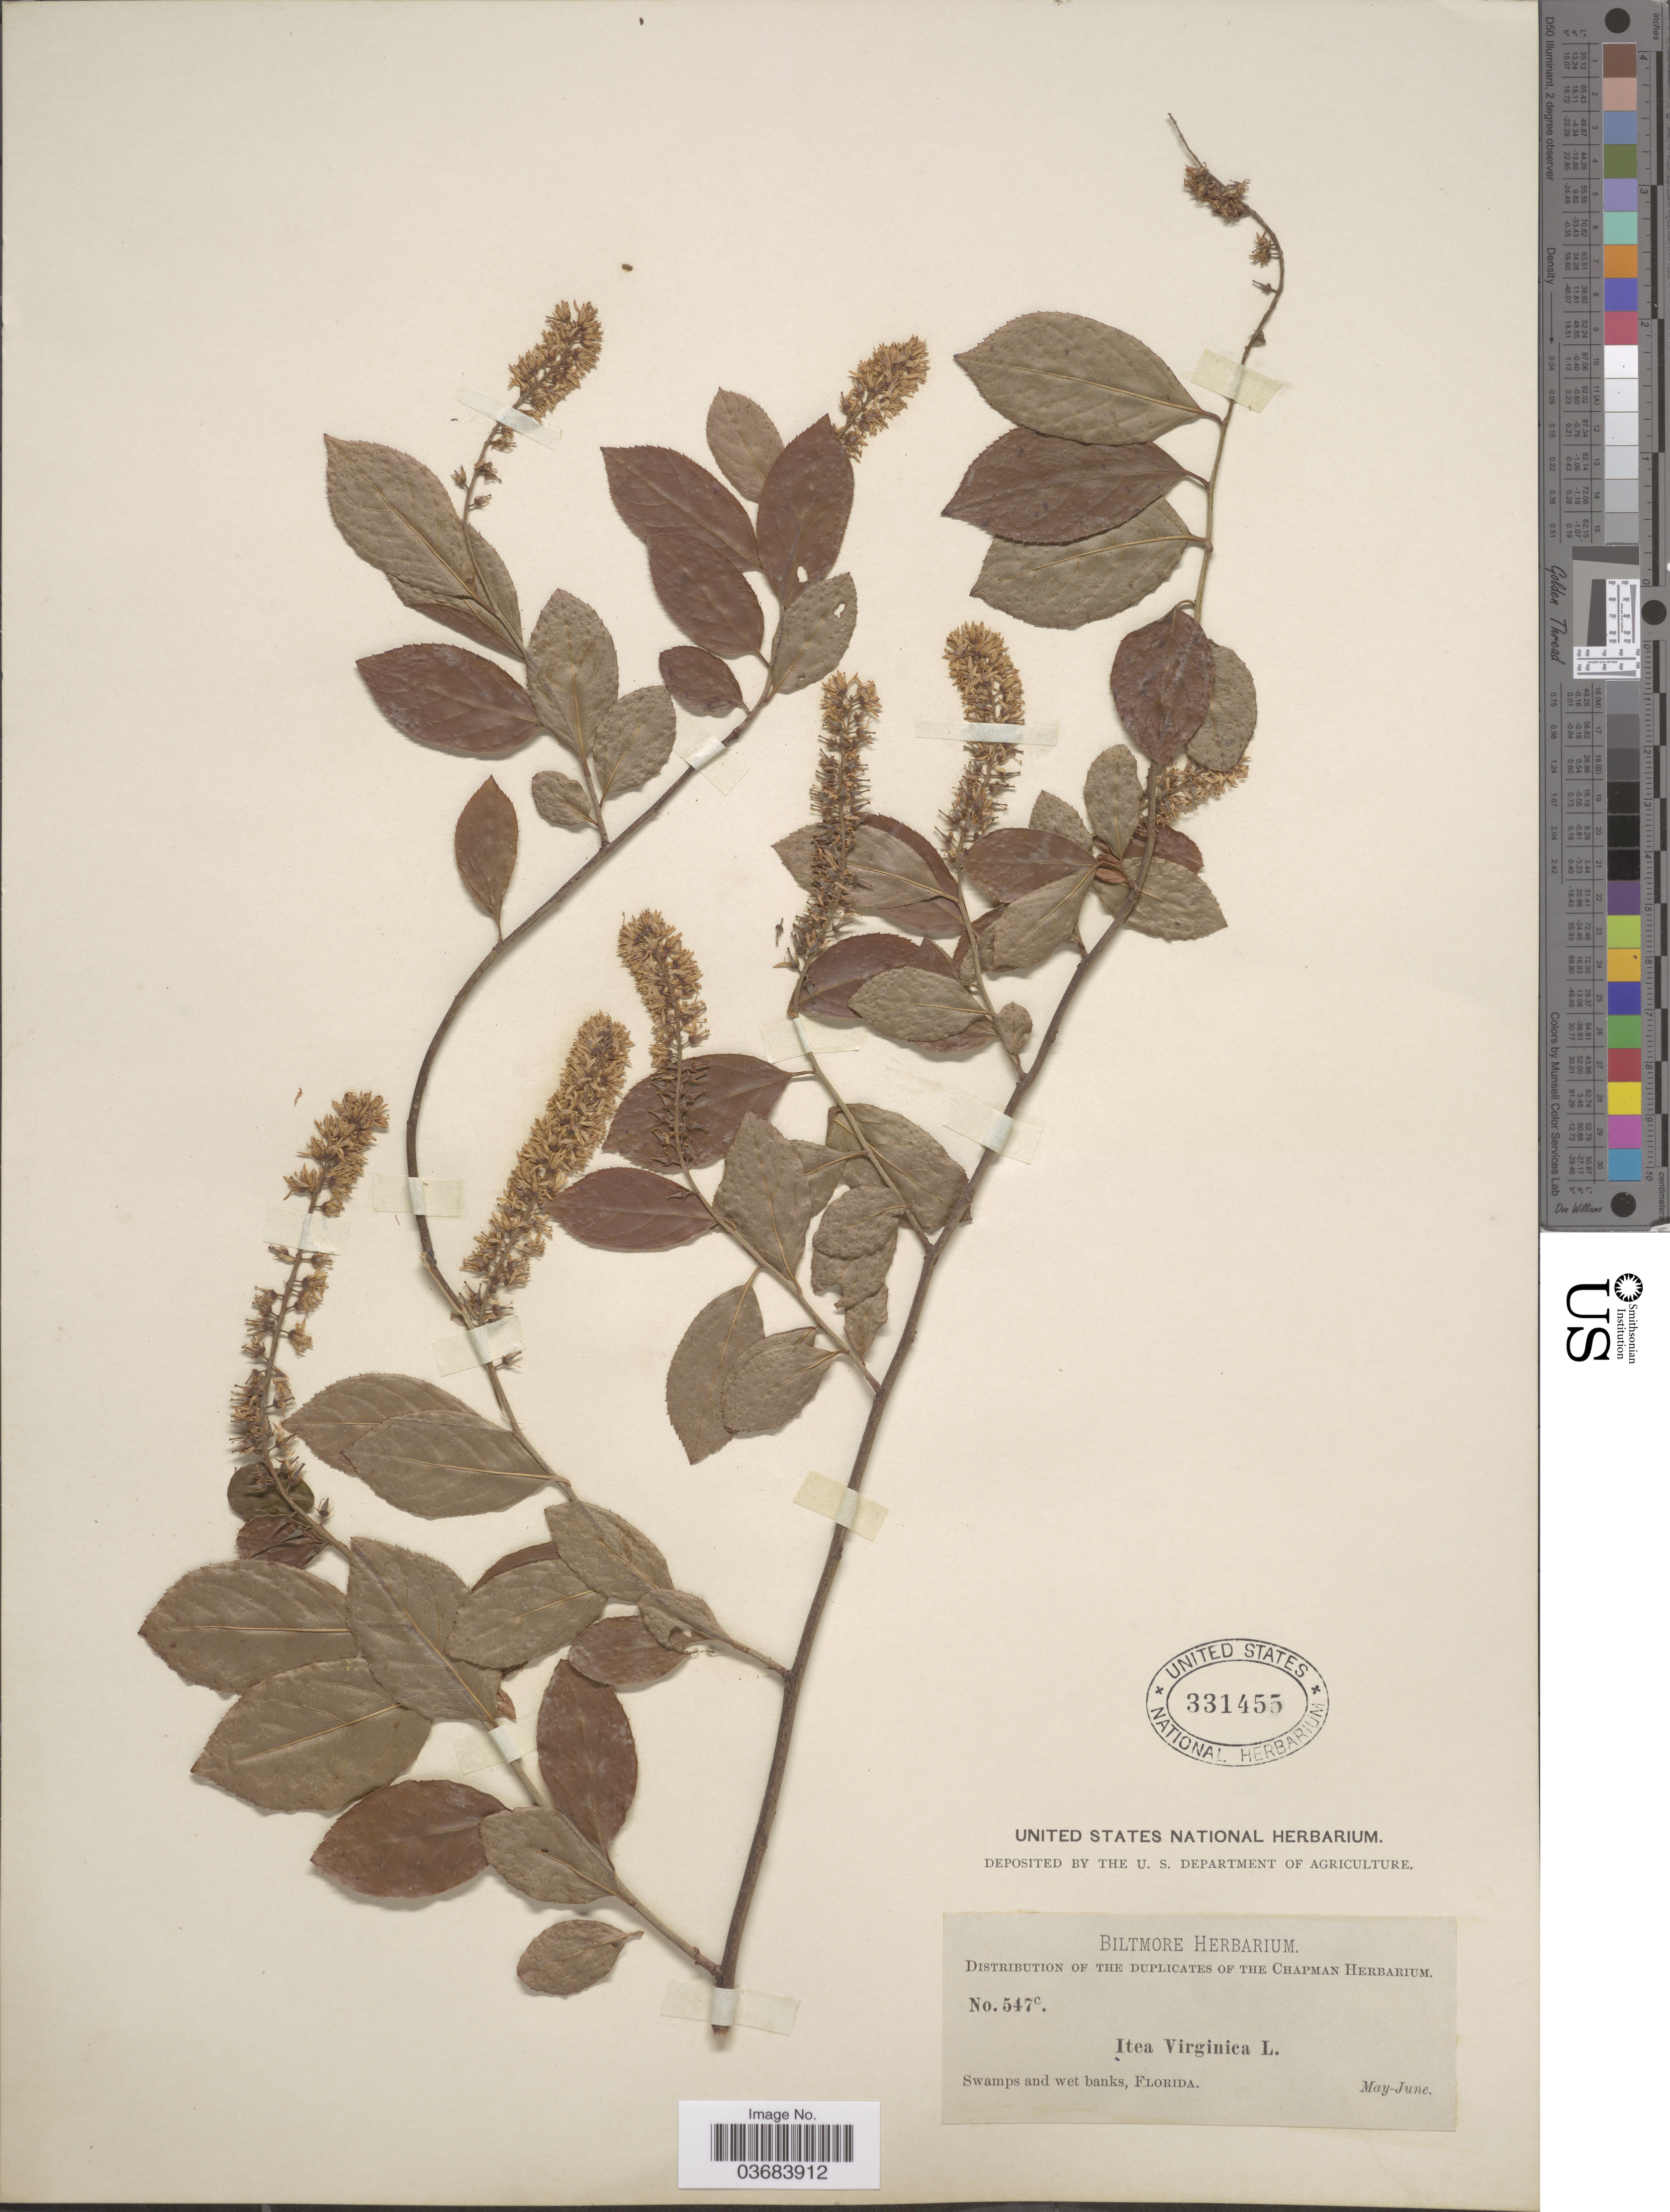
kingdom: Plantae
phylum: Tracheophyta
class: Magnoliopsida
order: Saxifragales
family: Iteaceae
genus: Itea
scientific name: Itea virginica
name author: L.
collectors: ex herb. Biltmore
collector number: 547c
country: United States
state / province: Florida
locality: Swamps and wet banks.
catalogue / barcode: US 331455